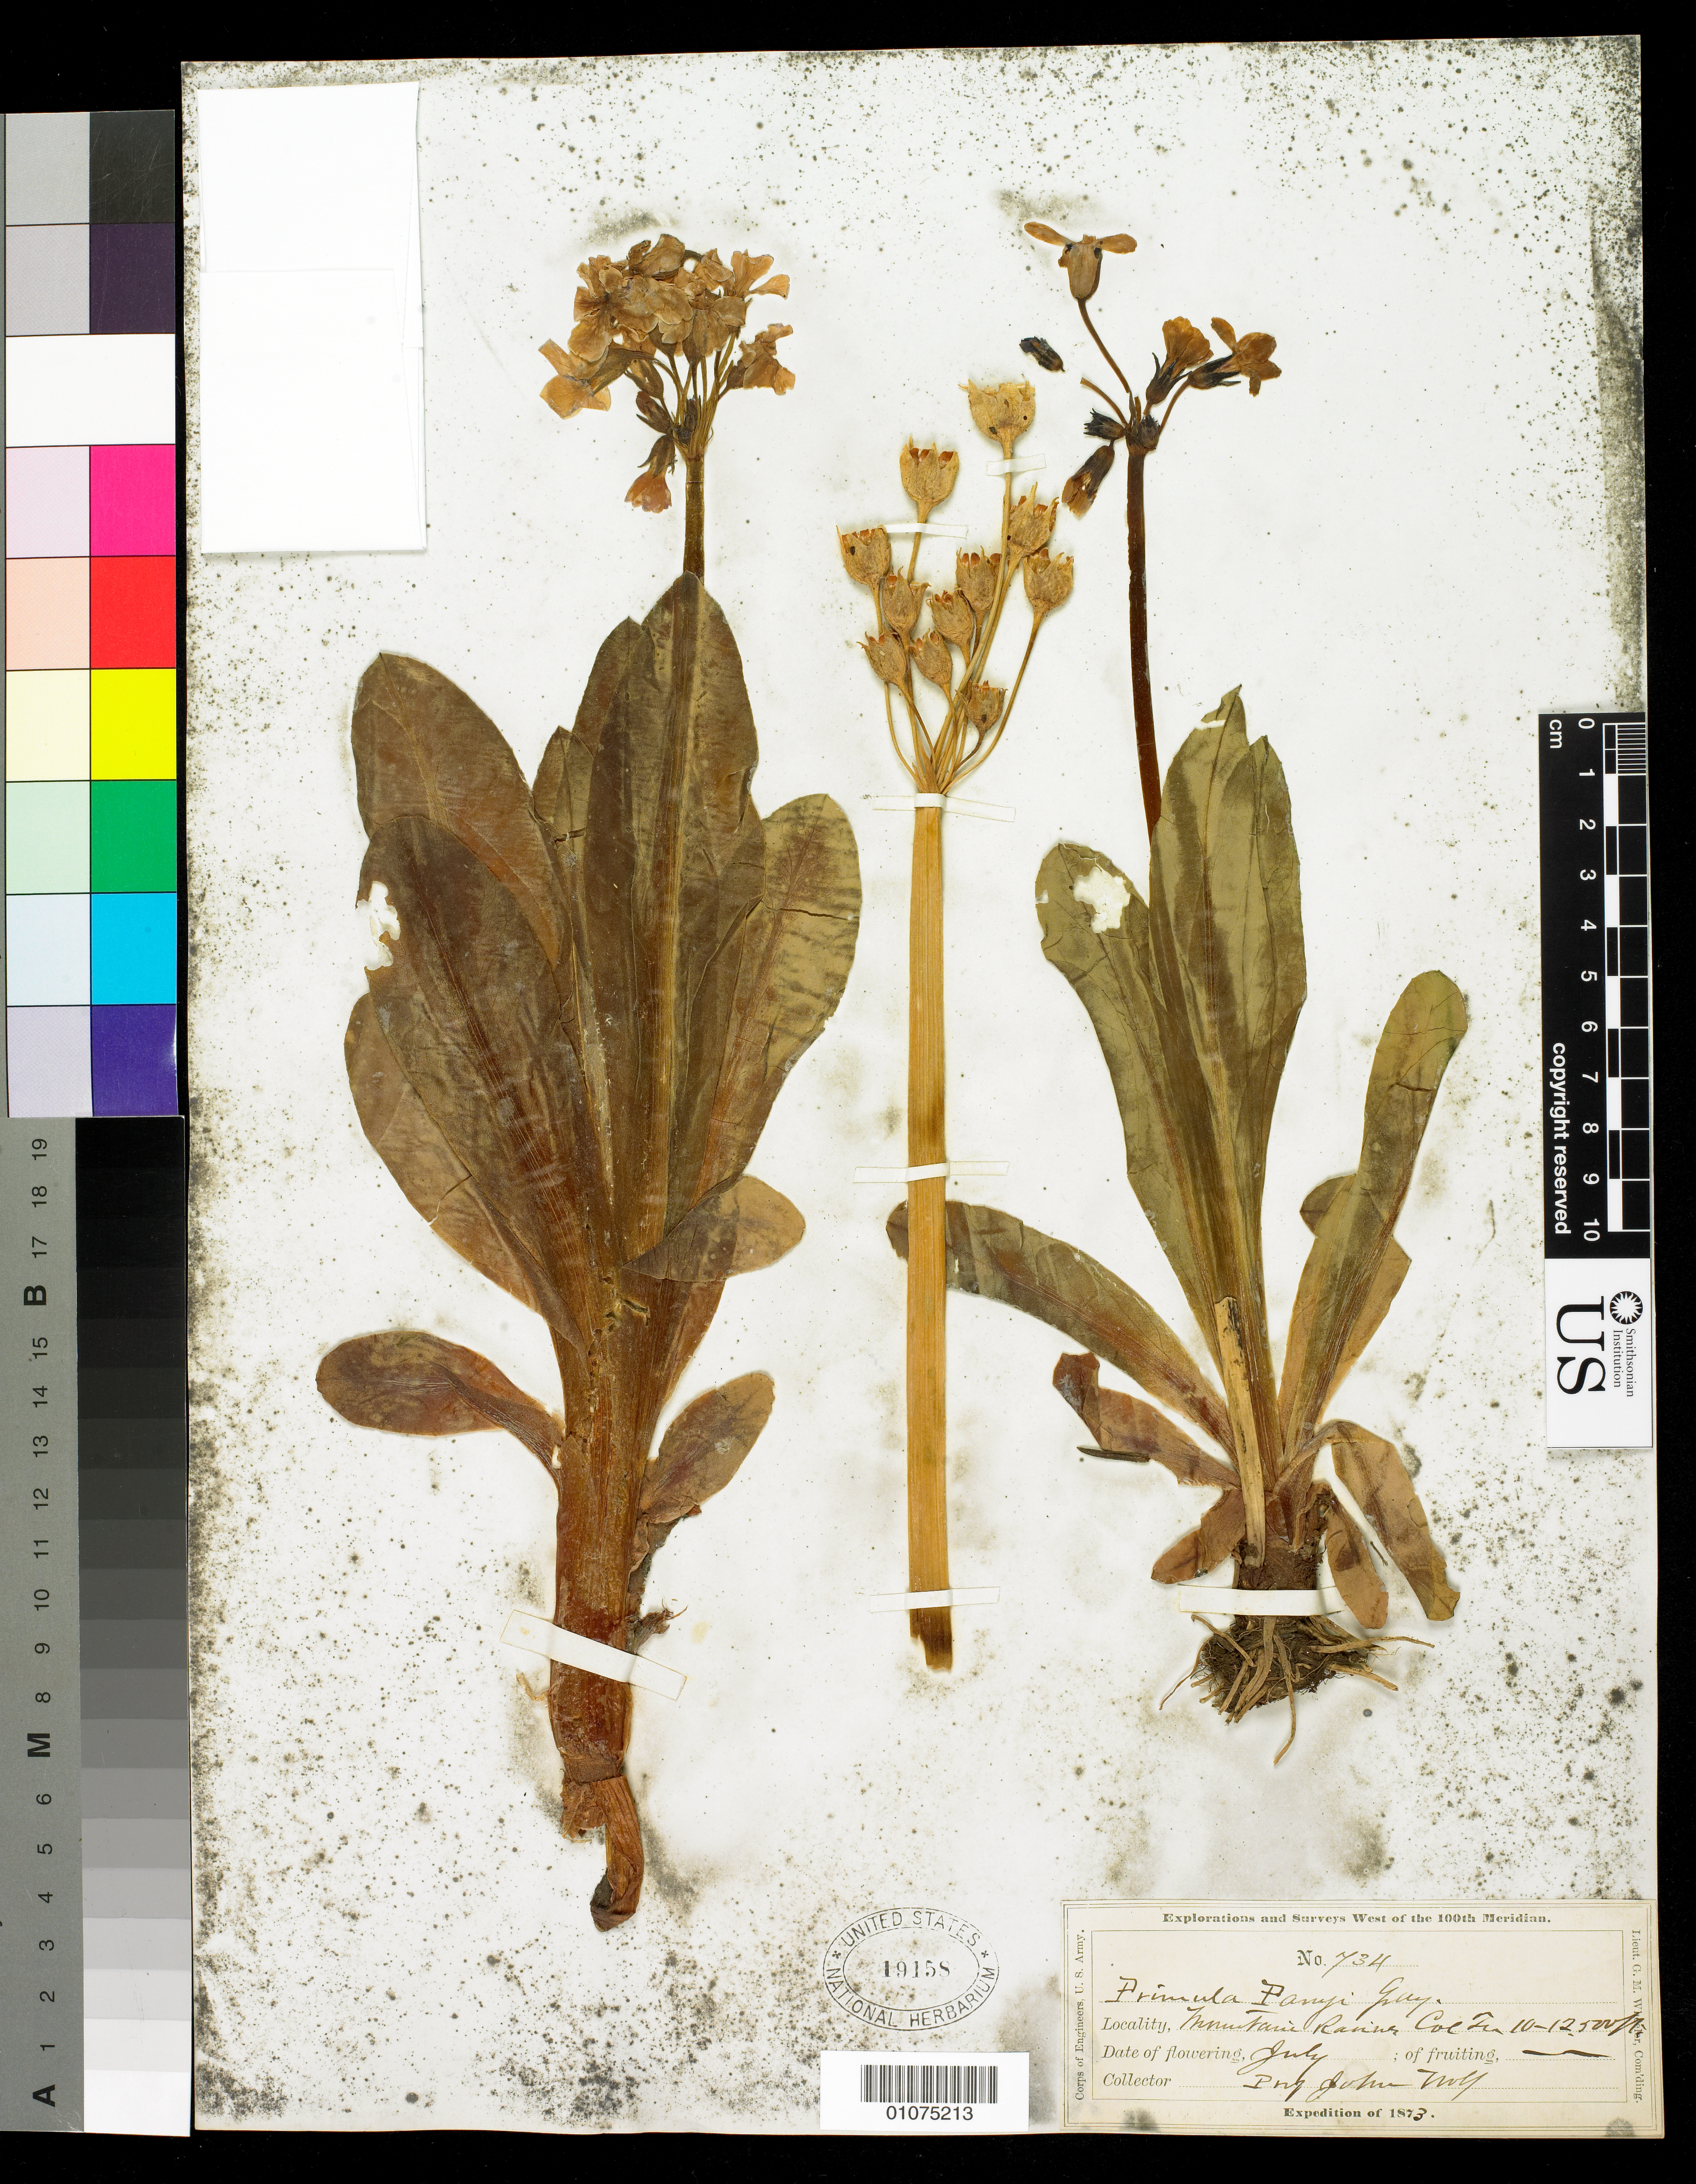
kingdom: Plantae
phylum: Tracheophyta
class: Magnoliopsida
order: Ericales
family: Primulaceae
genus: Primula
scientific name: Primula parryi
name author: A. Gray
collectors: J. Wolf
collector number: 734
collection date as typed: Jul 1873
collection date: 1873-07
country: United States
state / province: Colorado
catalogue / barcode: US 19158